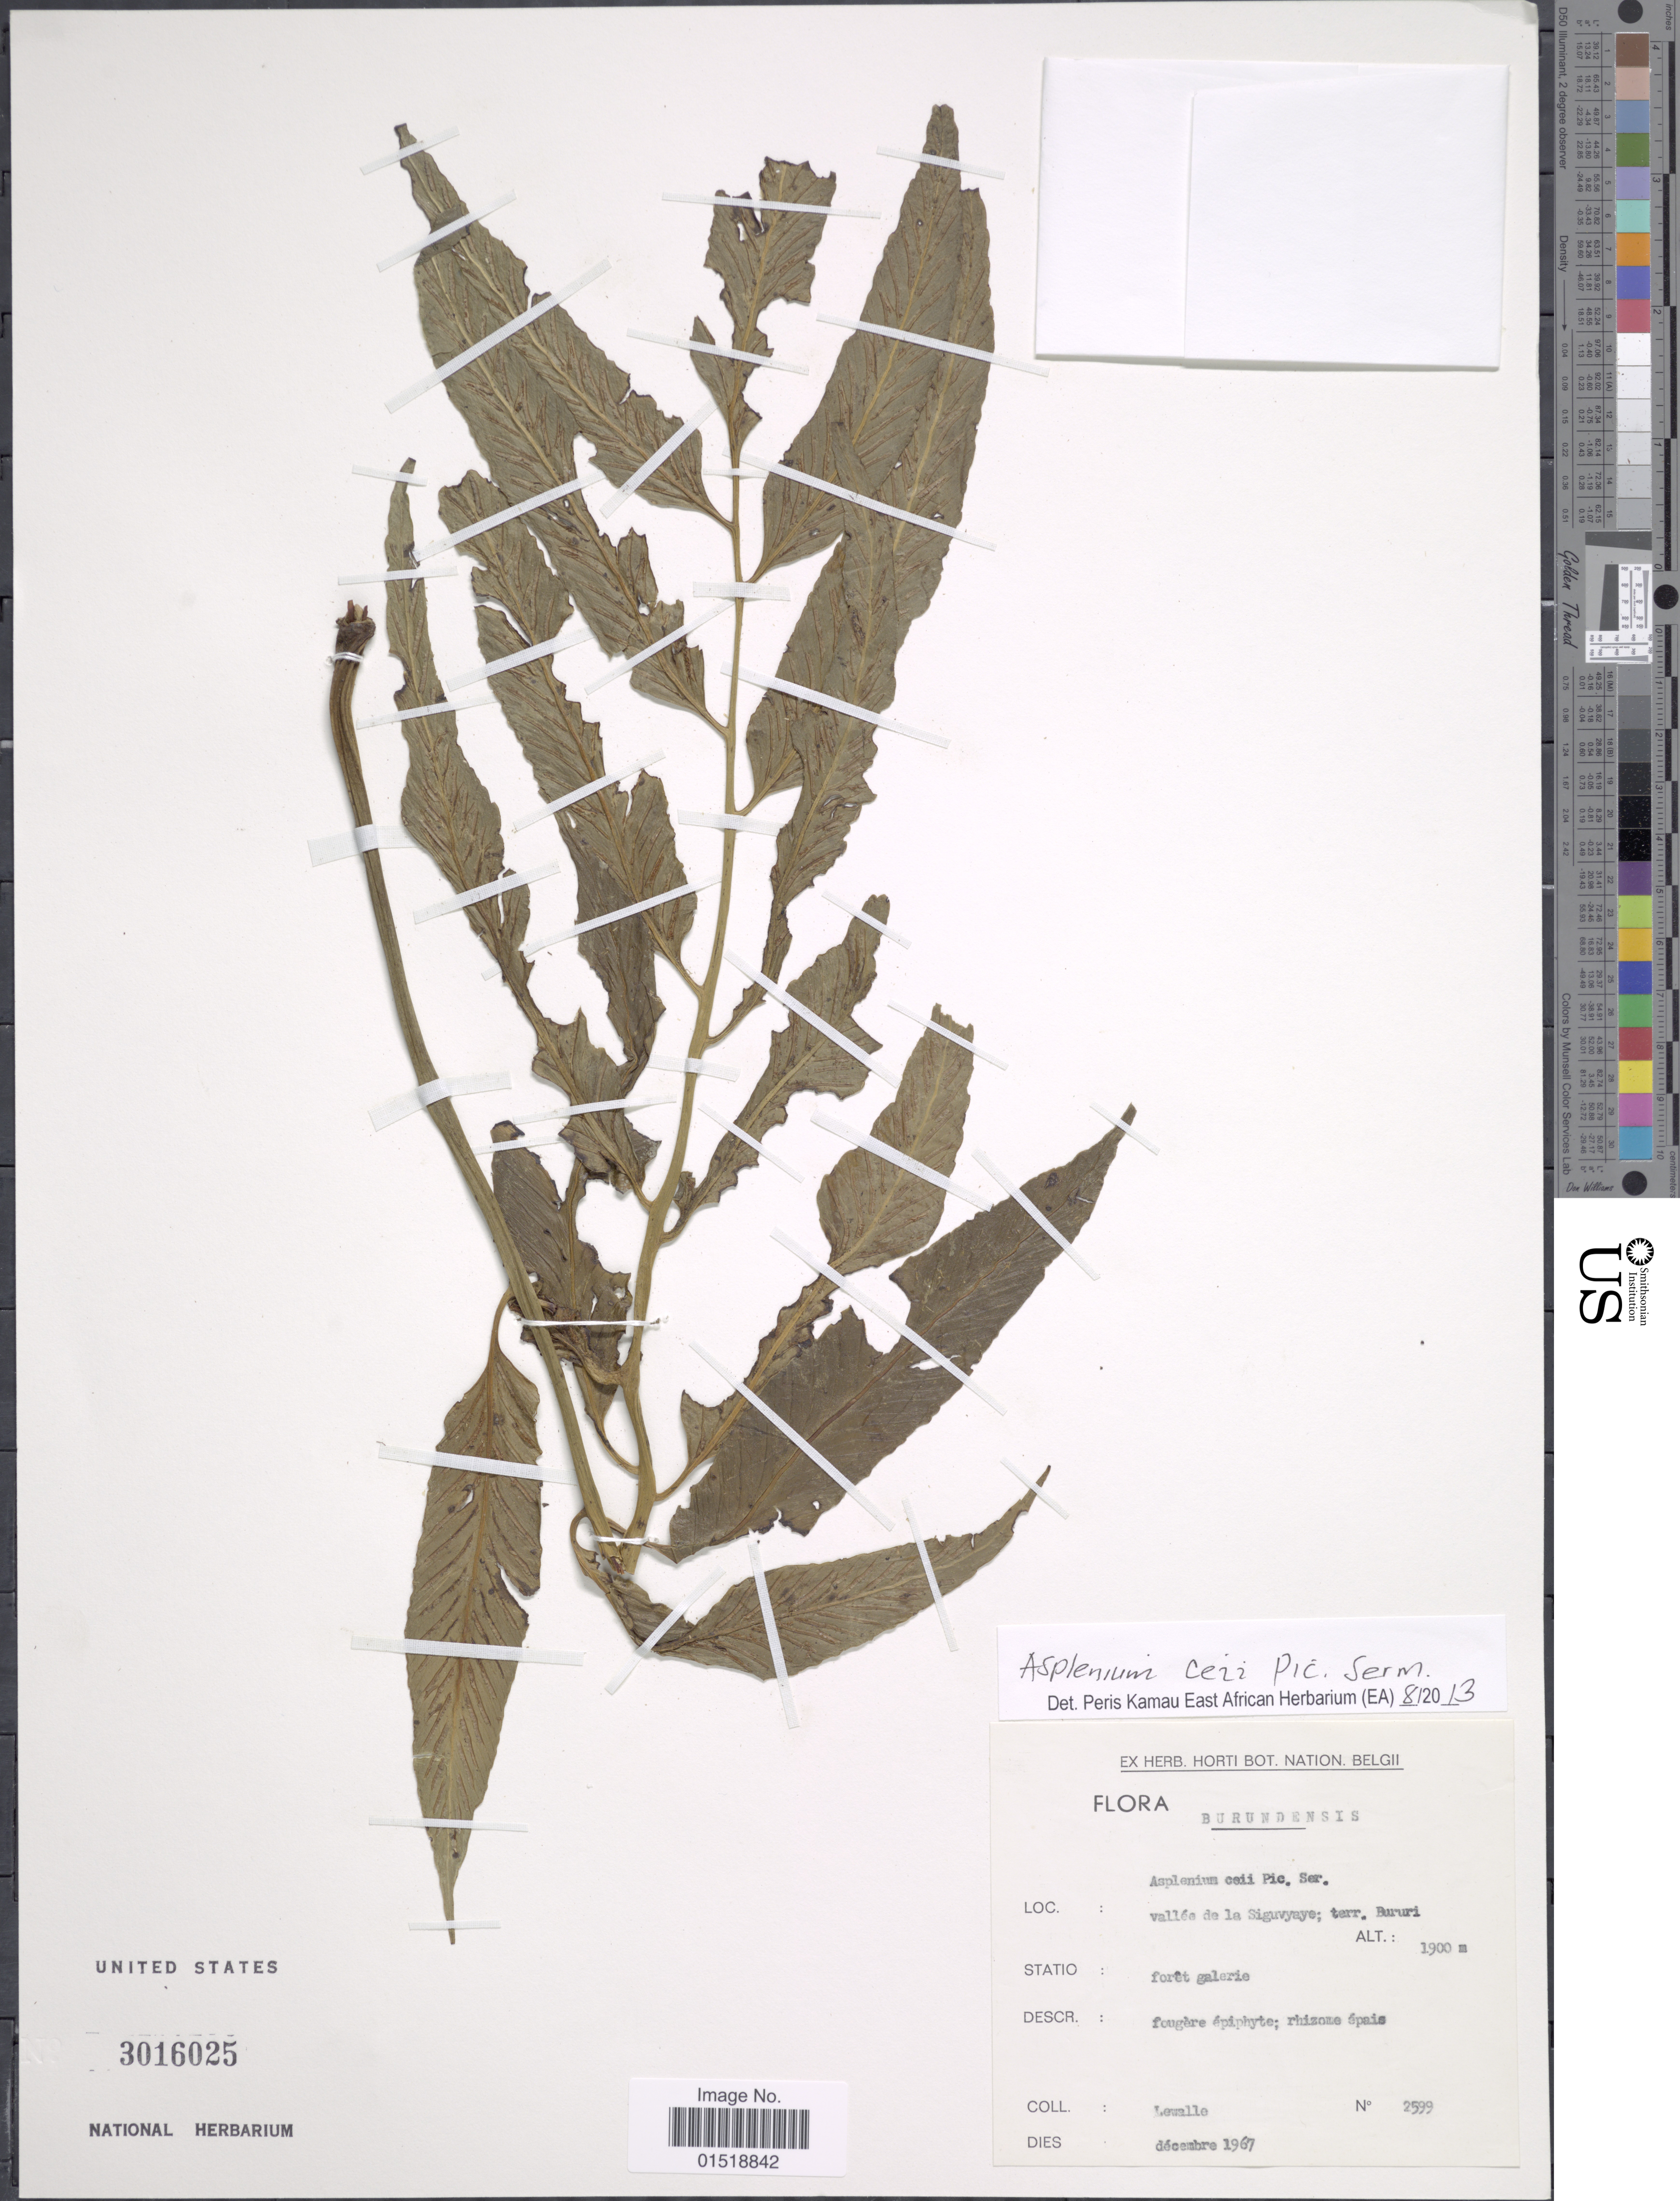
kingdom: Plantae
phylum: Tracheophyta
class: Polypodiopsida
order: Polypodiales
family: Aspleniaceae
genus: Asplenium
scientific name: Asplenium ceei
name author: Pic. Serm.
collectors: Lewalle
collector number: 2599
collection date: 1967-12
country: Burundi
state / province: Bururi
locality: Burundensis. Vallée de la Siguvyaye; terr. Bururi.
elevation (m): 1900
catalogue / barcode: US 3016025